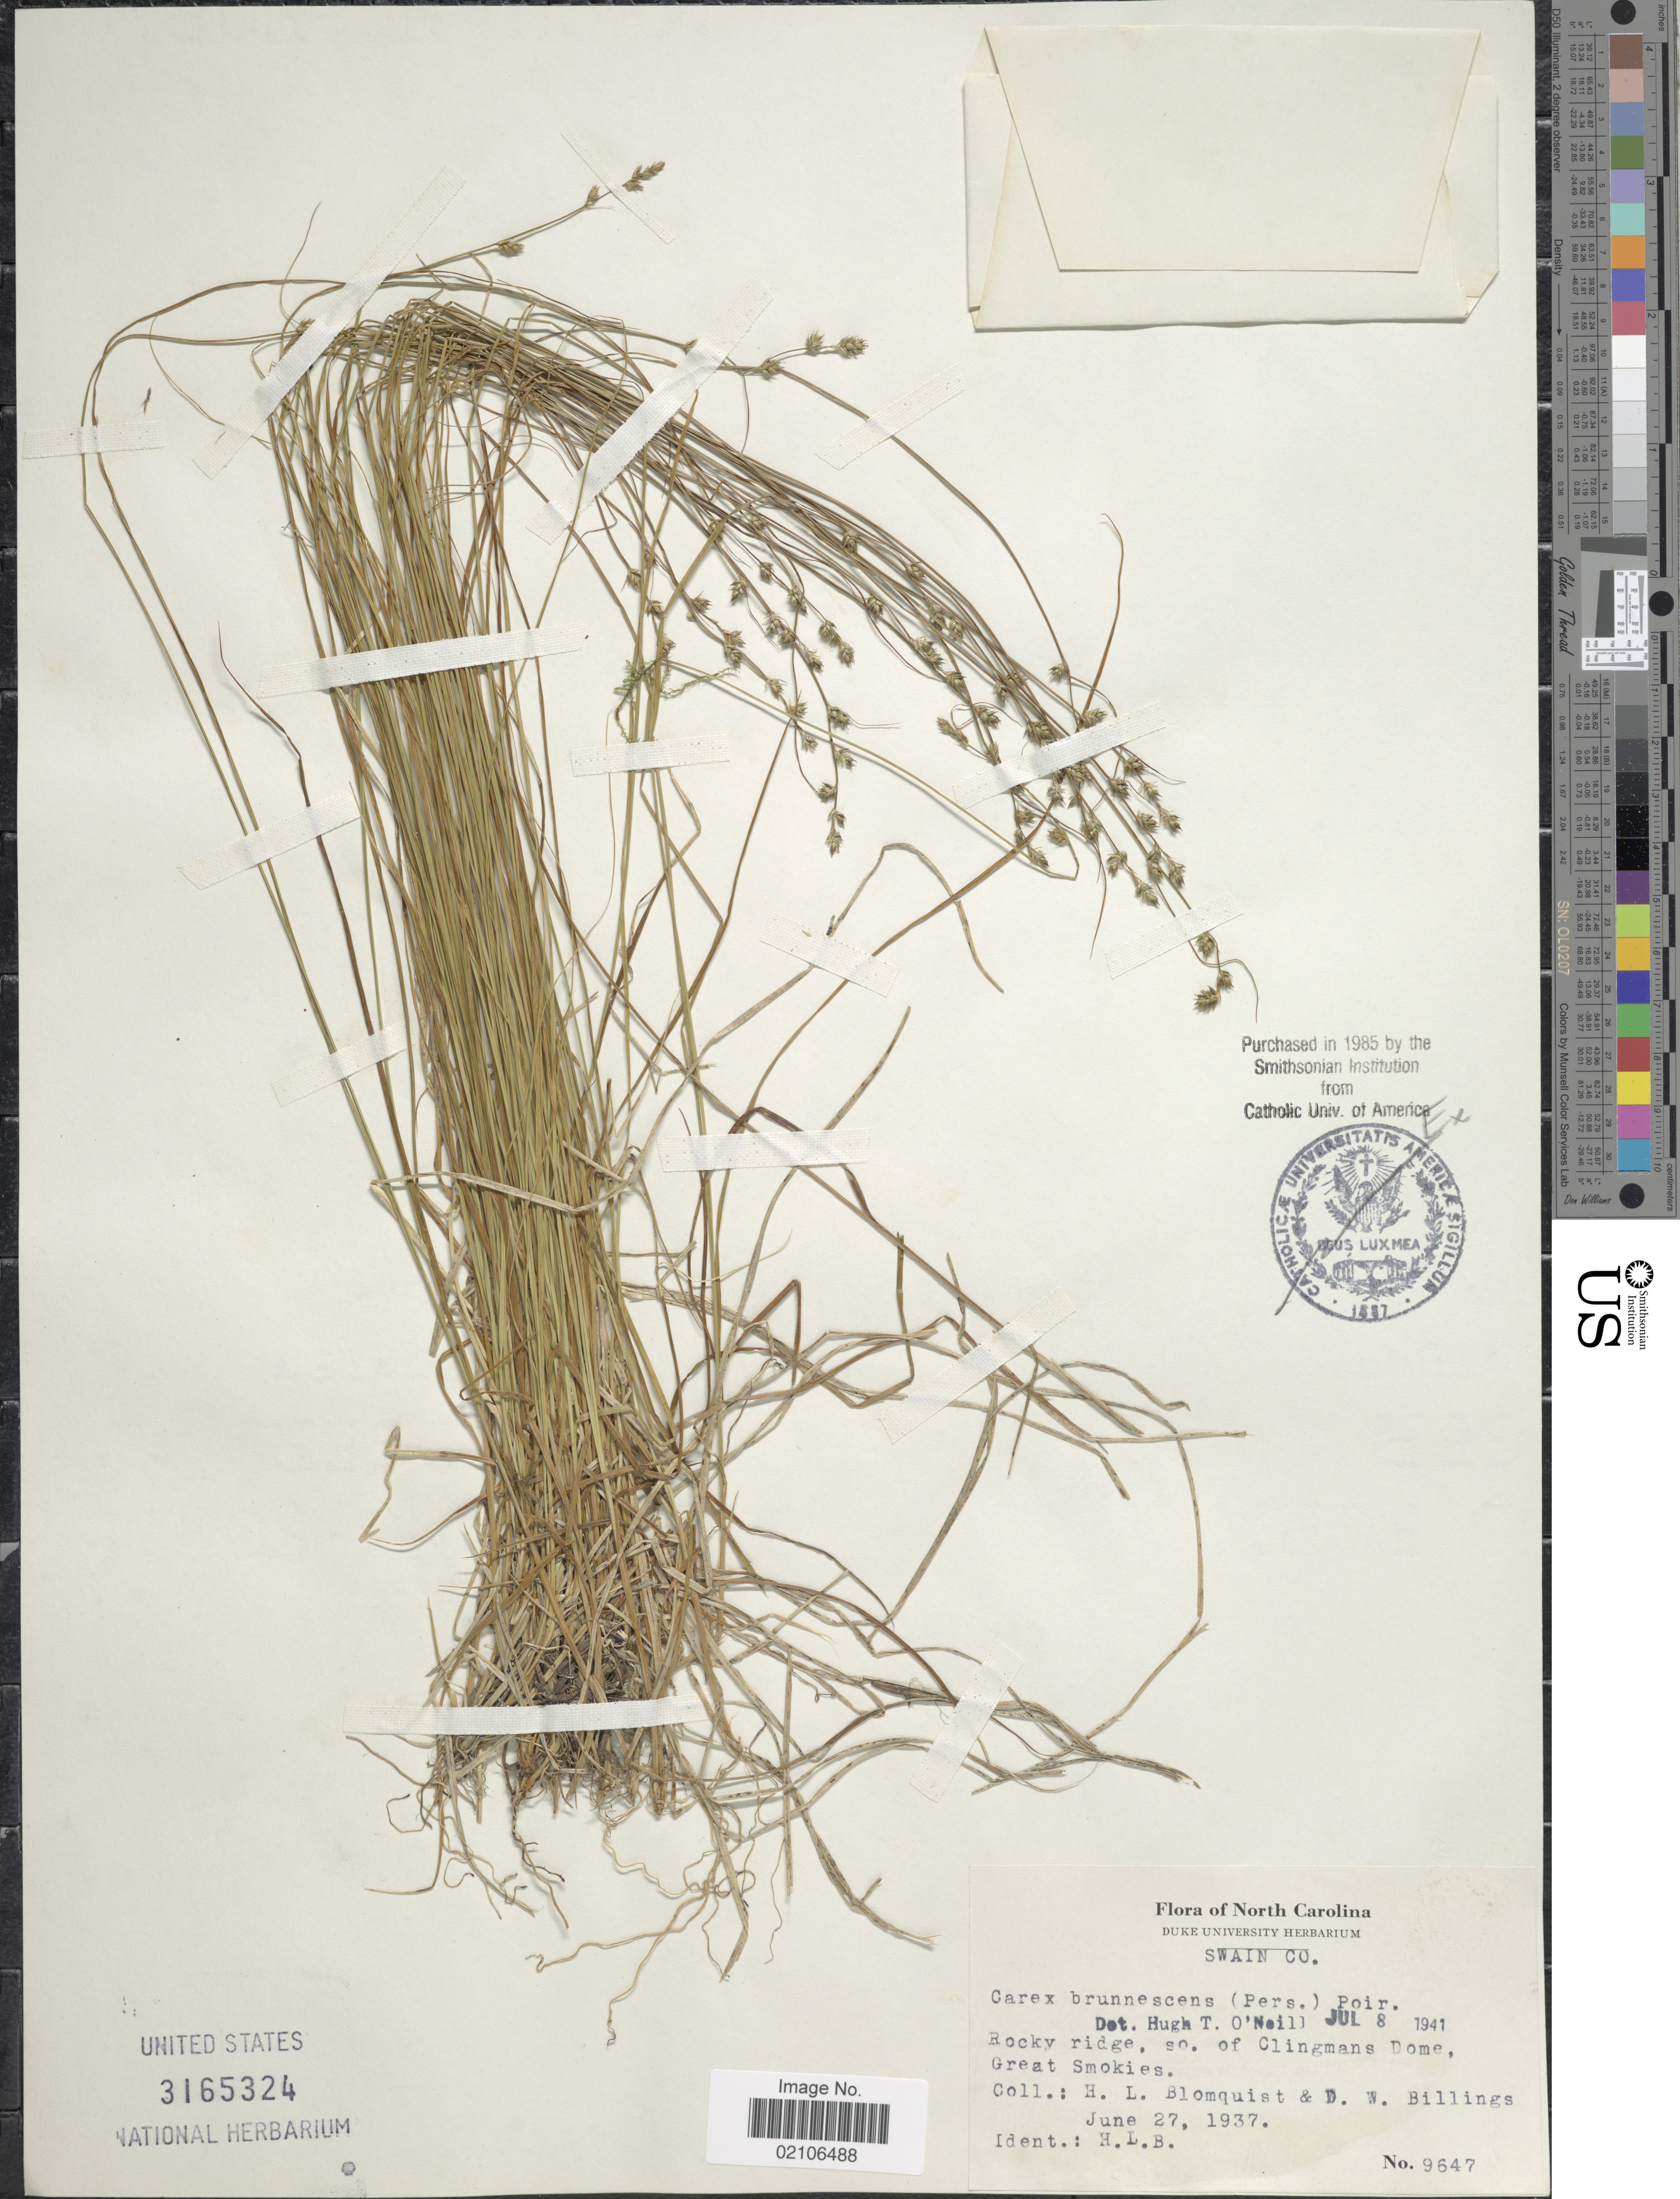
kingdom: Plantae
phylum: Tracheophyta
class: Liliopsida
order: Poales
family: Cyperaceae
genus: Carex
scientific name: Carex brunnescens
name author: (Pers.) Poir.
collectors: H. Blomquist & D. Billings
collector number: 9647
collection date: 1937-06-27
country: United States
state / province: North Carolina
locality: Swain Co., Rocky Ridge, so. of Clingmans Dome, Great Smokies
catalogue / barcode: US 3165324